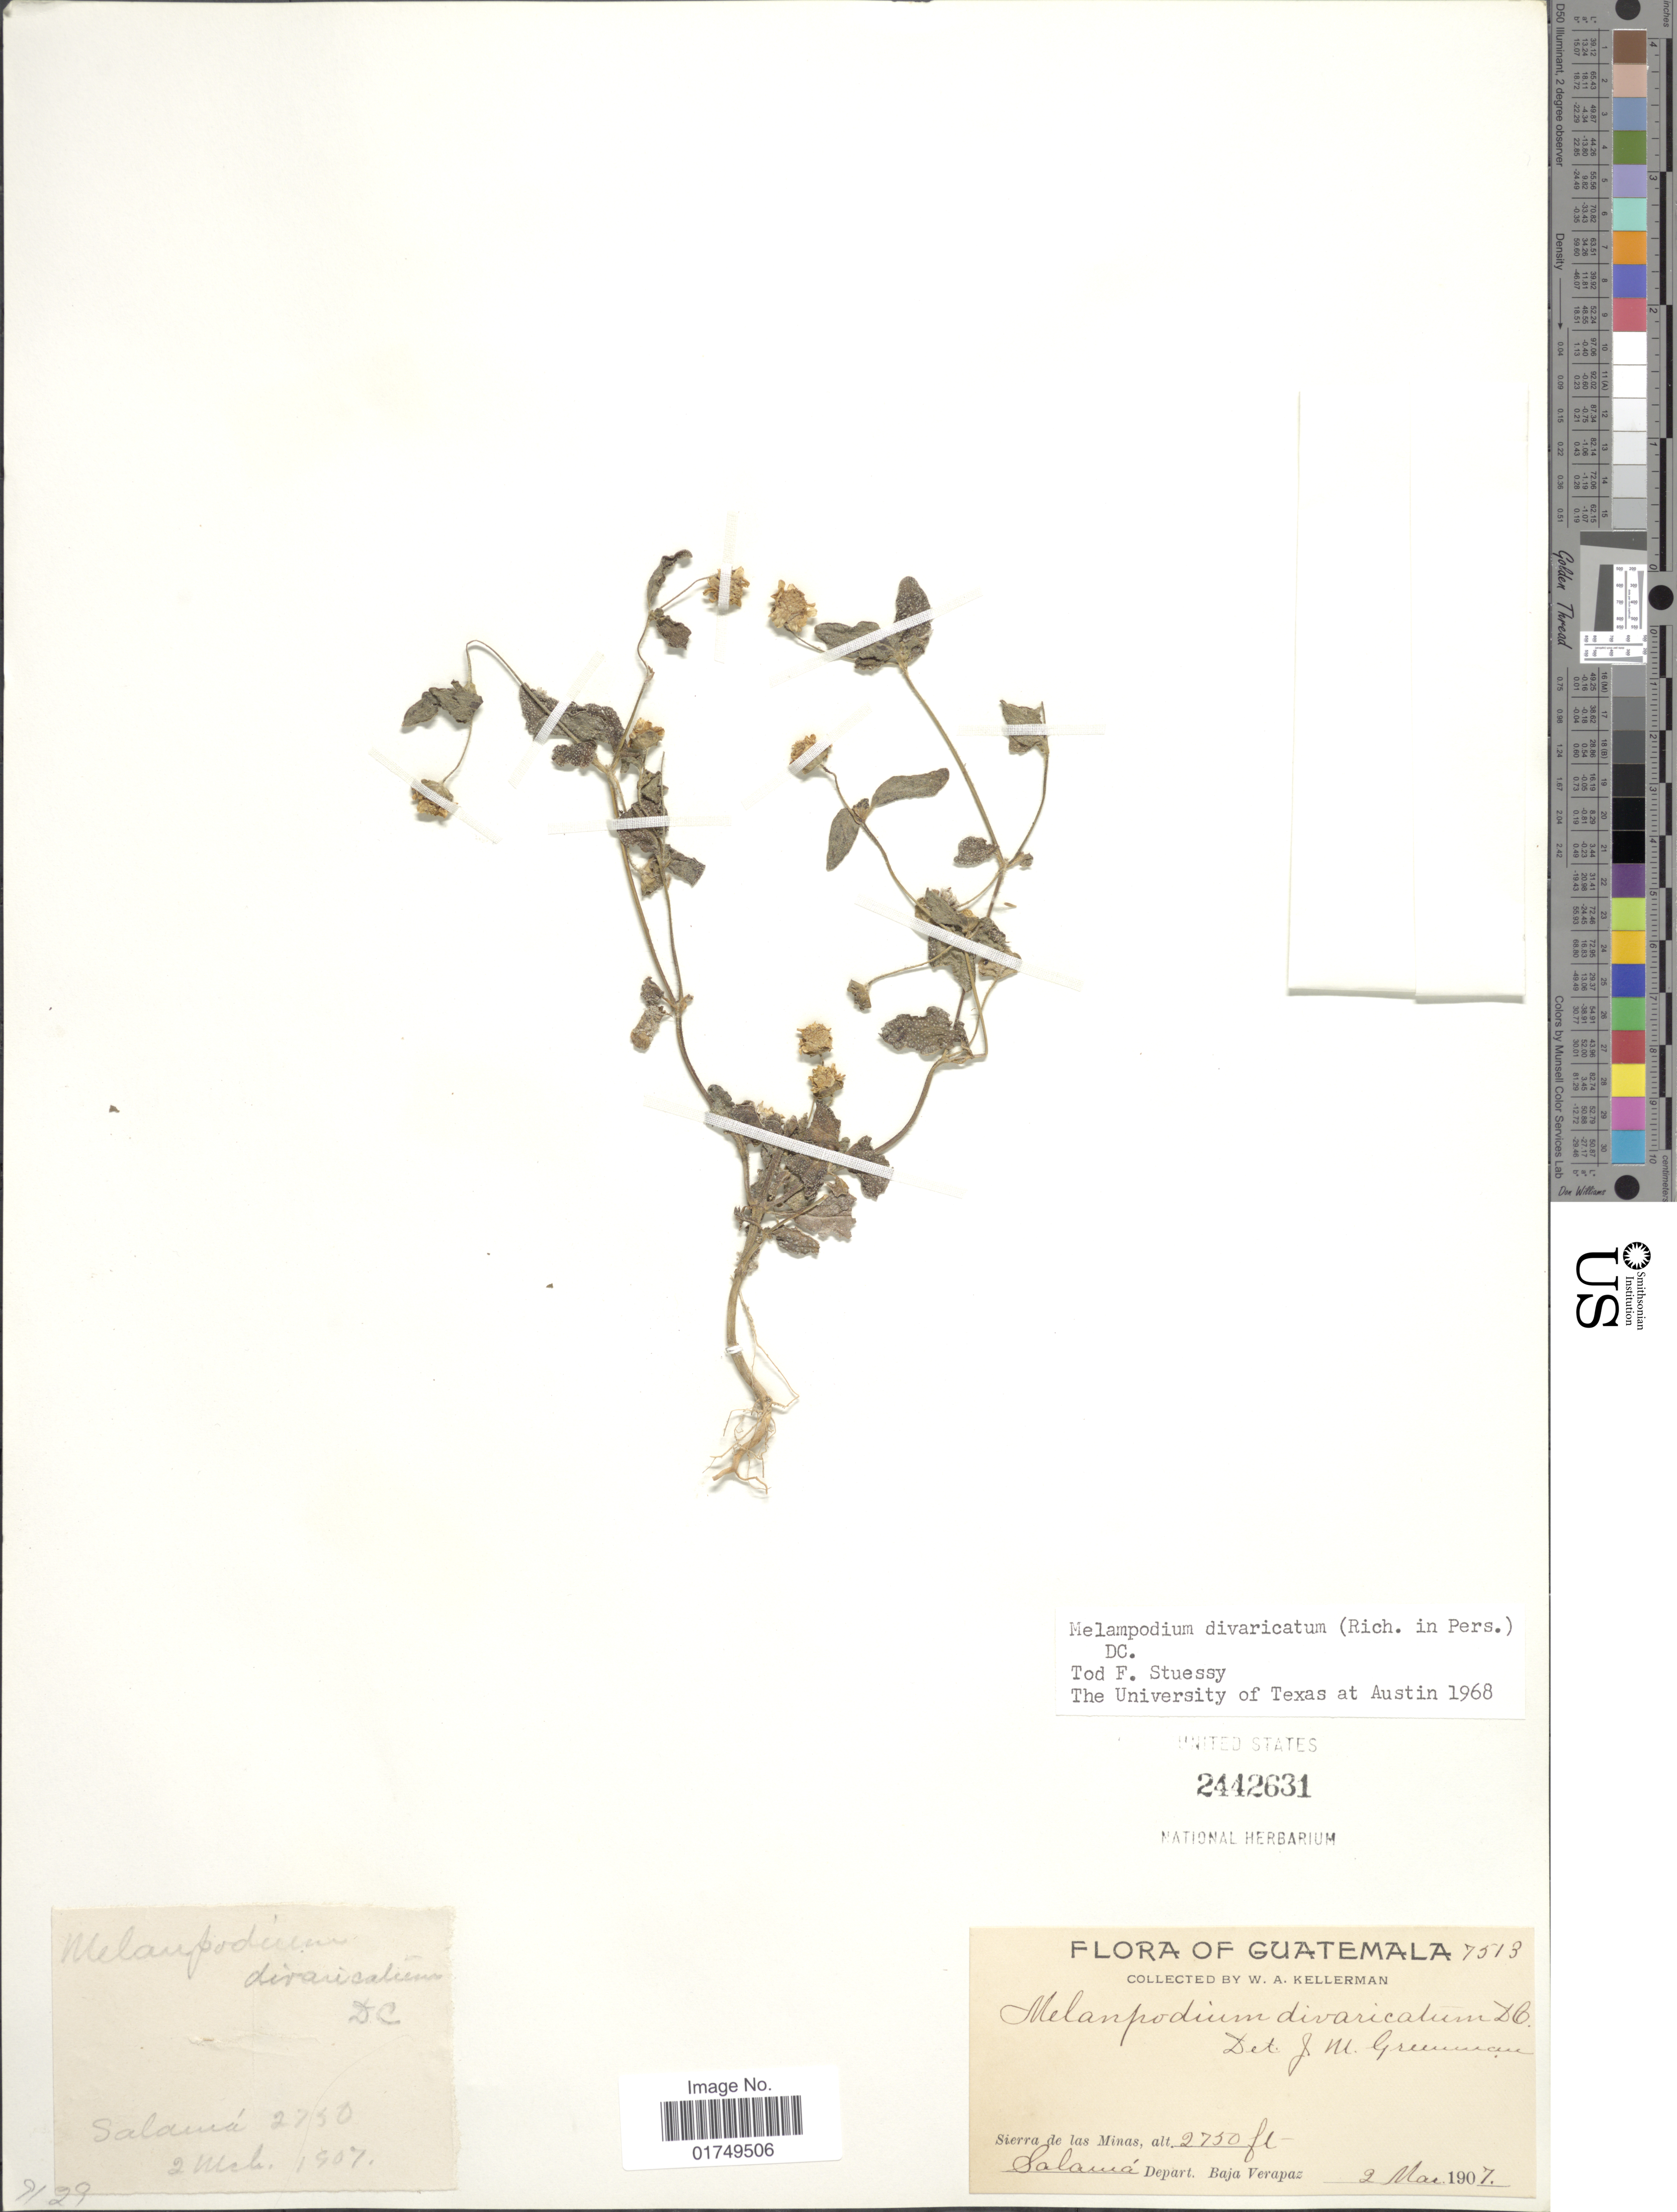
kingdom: Plantae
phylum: Tracheophyta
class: Magnoliopsida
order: Asterales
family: Asteraceae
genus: Melampodium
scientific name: Melampodium divaricatum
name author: (Rich.) DC.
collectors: W. Kellerman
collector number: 7513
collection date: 1907-03-02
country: Guatemala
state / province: Baja Verapaz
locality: Salama, Sierra de las Minas, Depart. Baja Verapaz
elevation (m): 838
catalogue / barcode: US 2442631